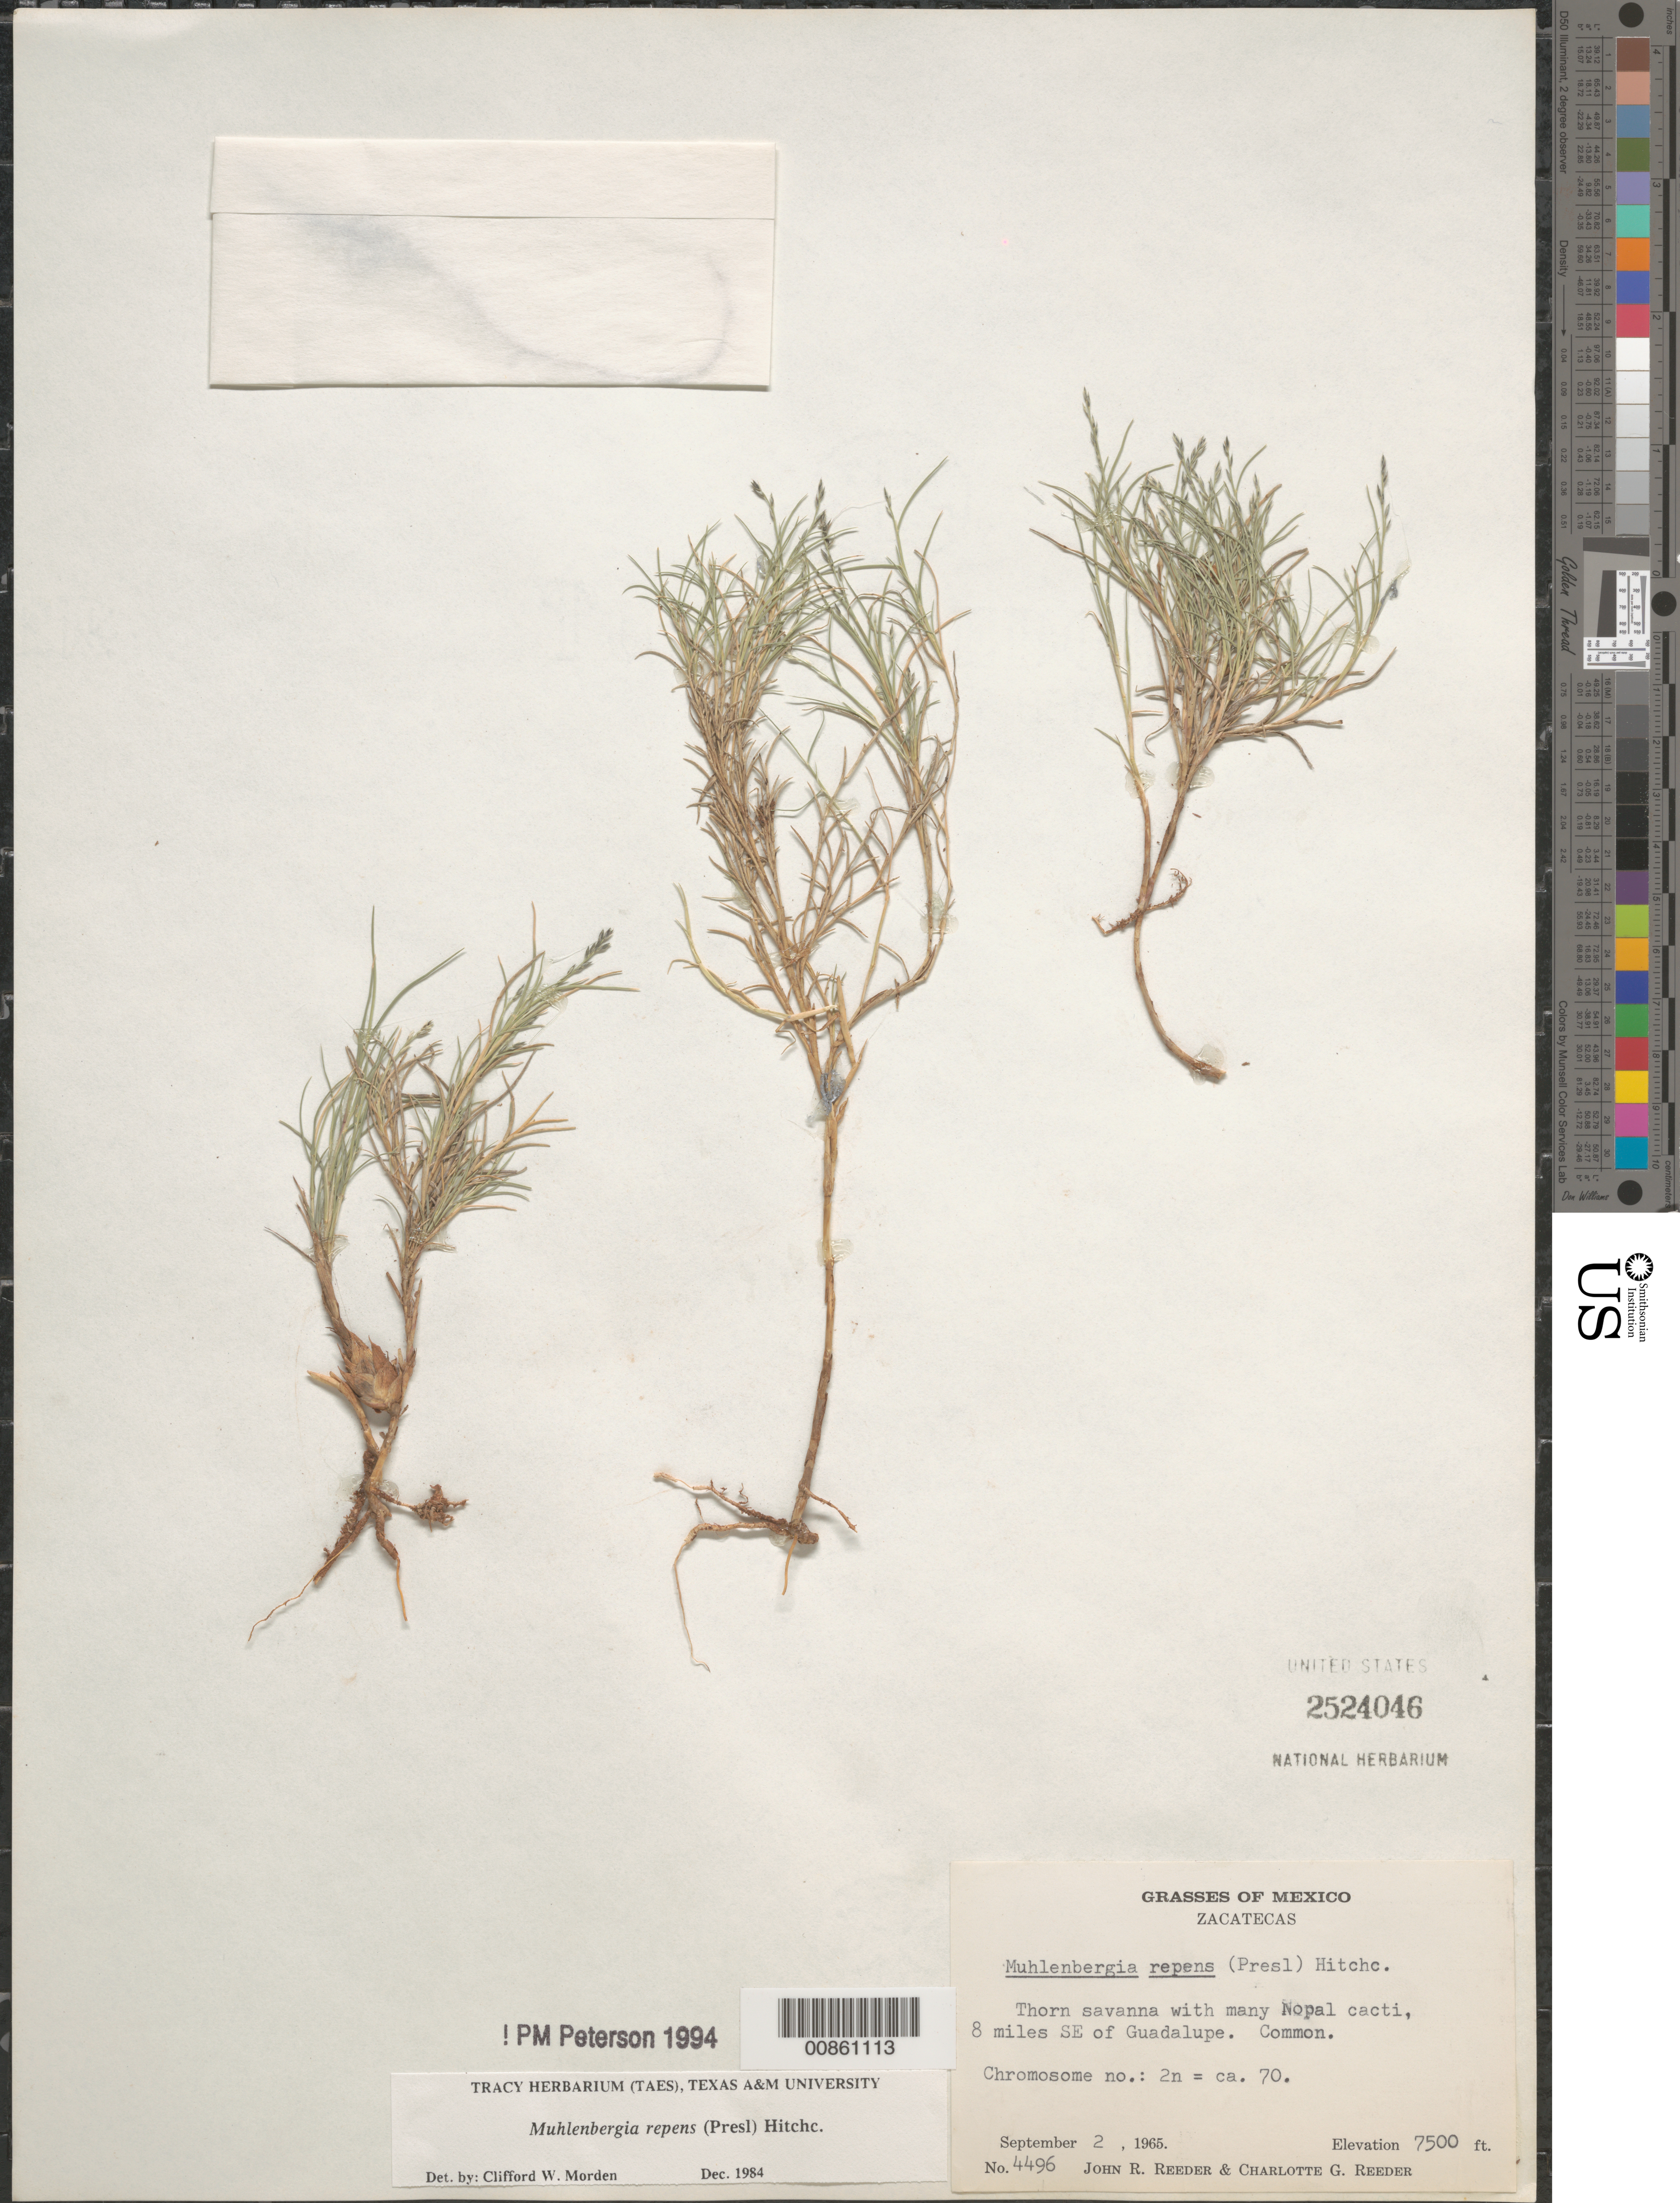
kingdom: Plantae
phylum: Tracheophyta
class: Liliopsida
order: Poales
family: Poaceae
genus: Muhlenbergia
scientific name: Muhlenbergia repens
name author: (J. Presl) Hitchc.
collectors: J. R. Reeder & C. G. Reeder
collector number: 4496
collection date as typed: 02 Sep 1965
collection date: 1965-09-02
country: Mexico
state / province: Zacatecas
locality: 8 mi SE of Guadalupe, Zac.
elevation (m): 2286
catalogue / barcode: US 2524046